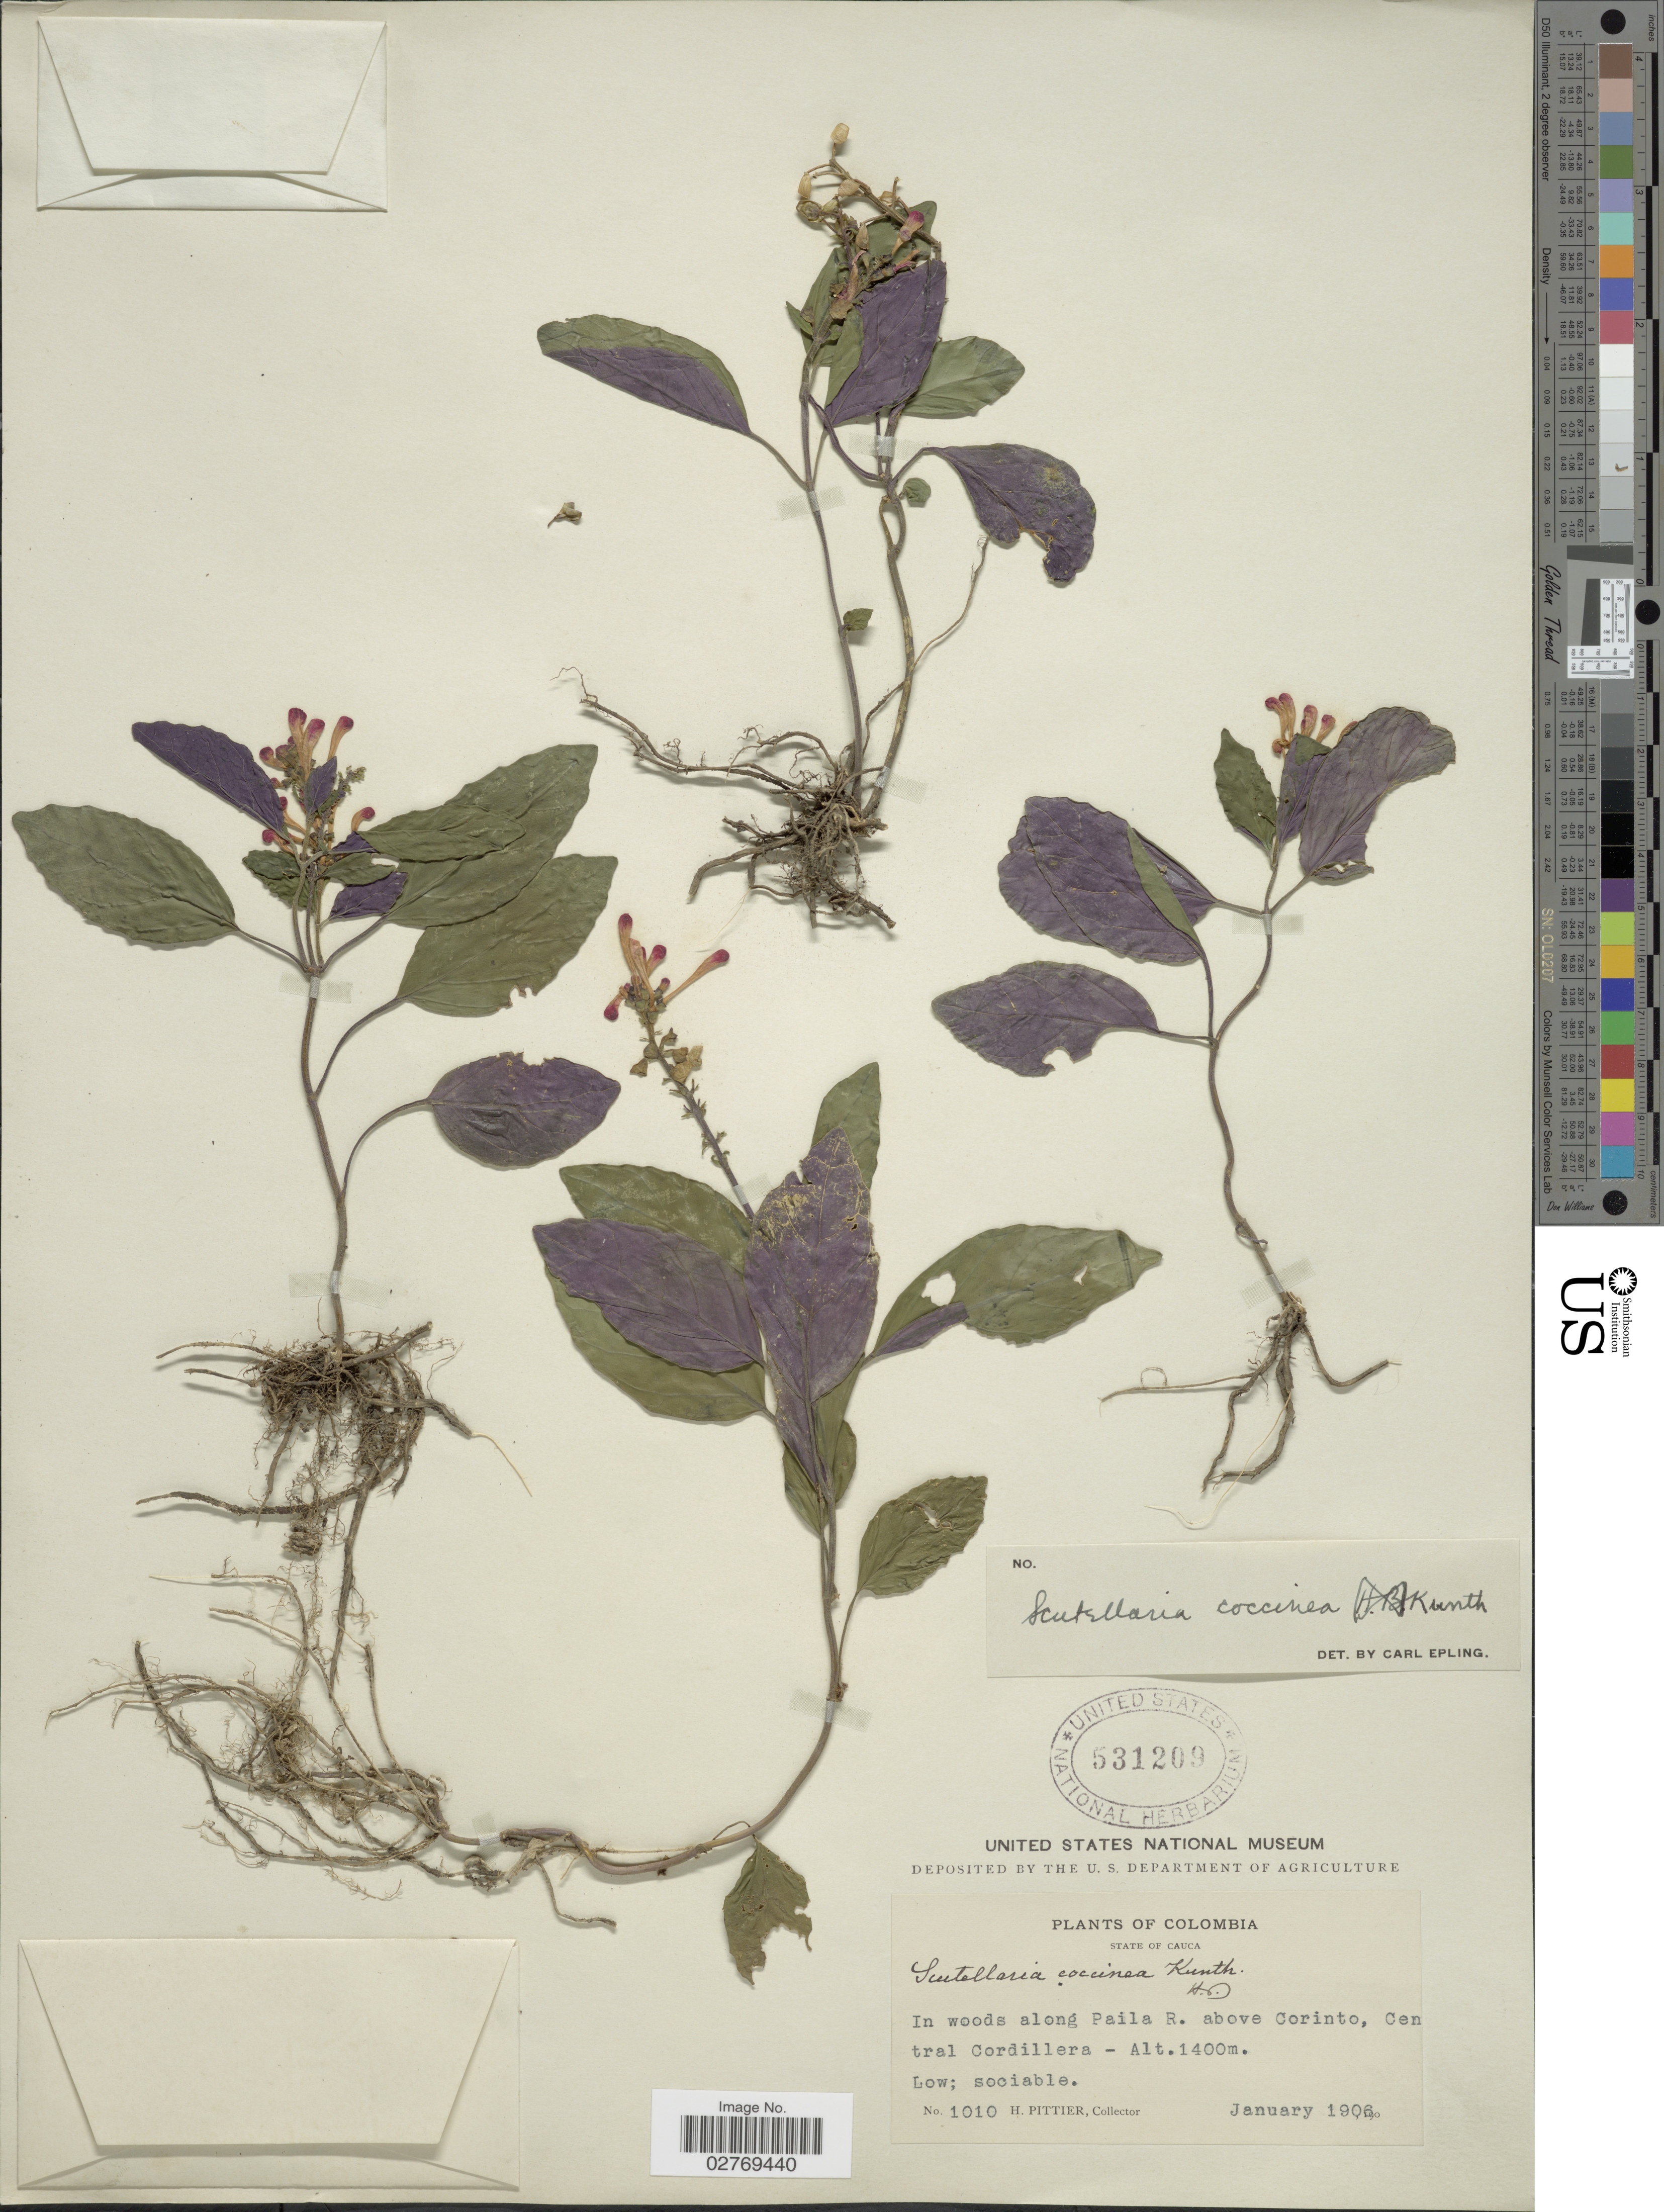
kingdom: Plantae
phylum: Tracheophyta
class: Magnoliopsida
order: Lamiales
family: Lamiaceae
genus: Scutellaria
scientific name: Scutellaria coccinea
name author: Kunth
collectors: H. F. Pittier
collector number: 1010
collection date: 1906-01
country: Colombia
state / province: Cauca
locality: In woods along Paila R. above Corinto, Central Cordillera.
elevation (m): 1400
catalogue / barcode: US 531209